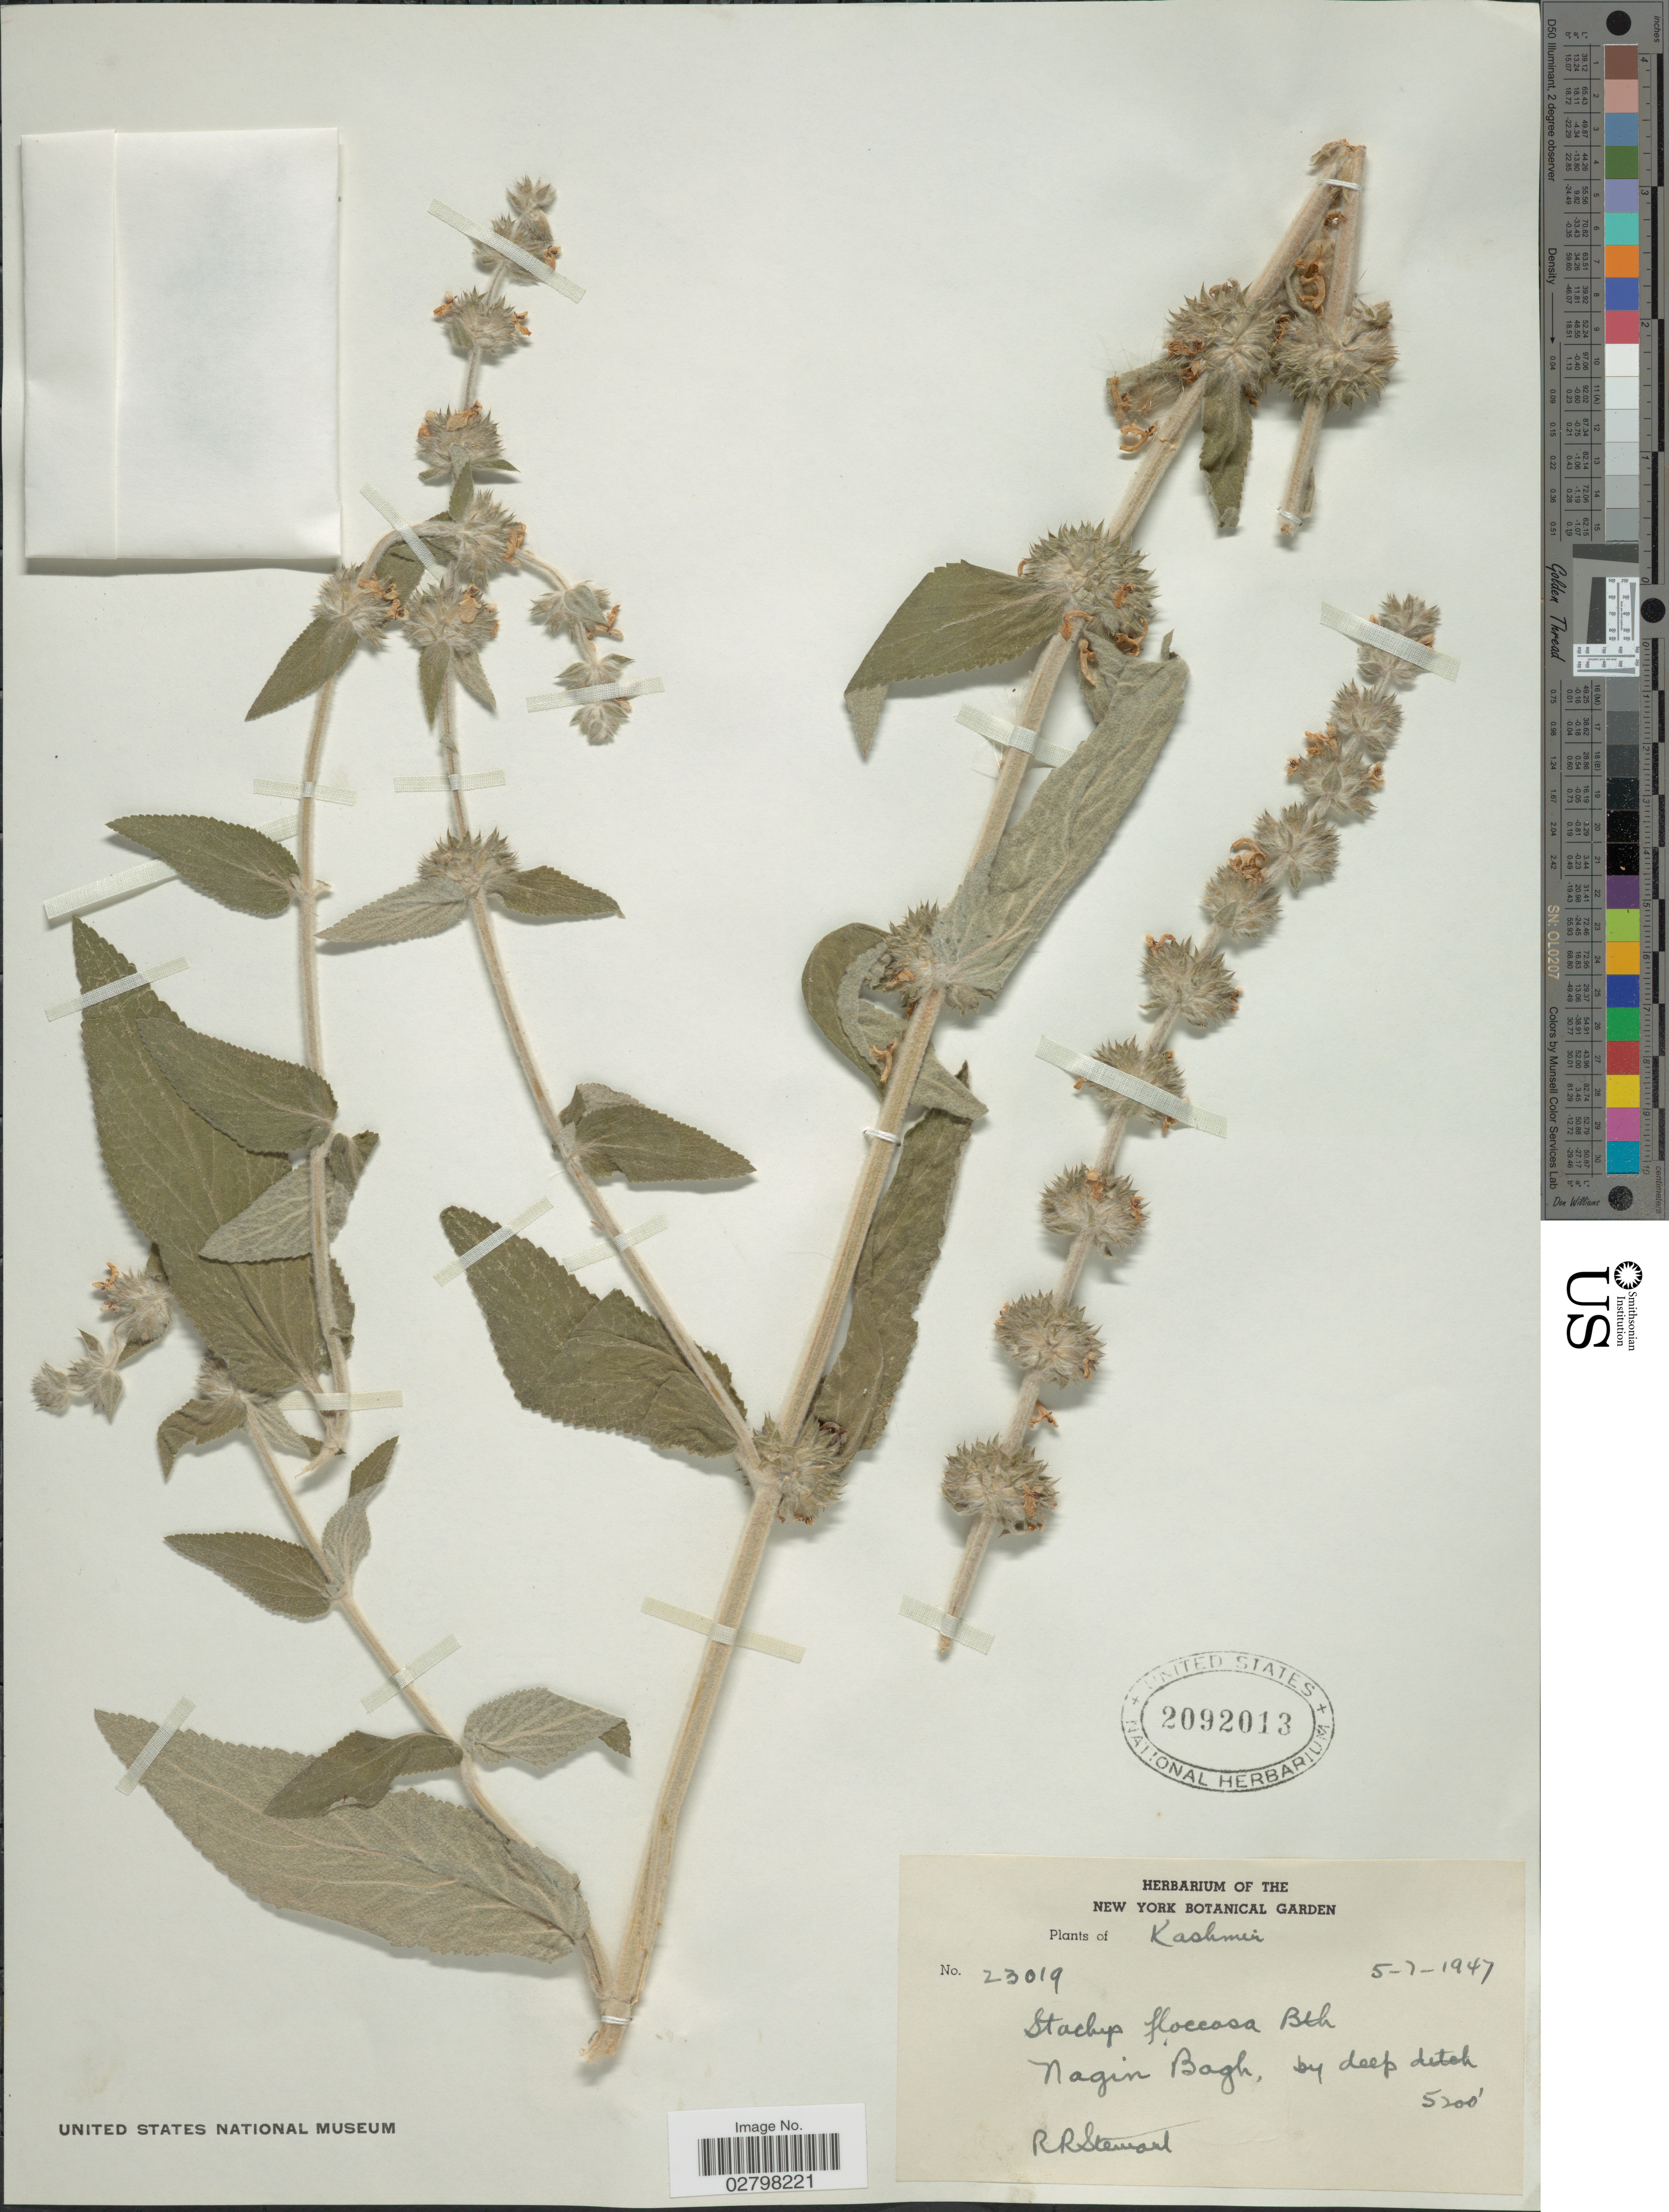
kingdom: Plantae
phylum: Tracheophyta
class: Magnoliopsida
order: Lamiales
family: Lamiaceae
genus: Stachys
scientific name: Stachys floccosa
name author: Benth.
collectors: R. R. Stewart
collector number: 23019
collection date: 1947-07-05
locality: Kashmir. Nagin Bagh.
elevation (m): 1585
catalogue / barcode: US 2092013